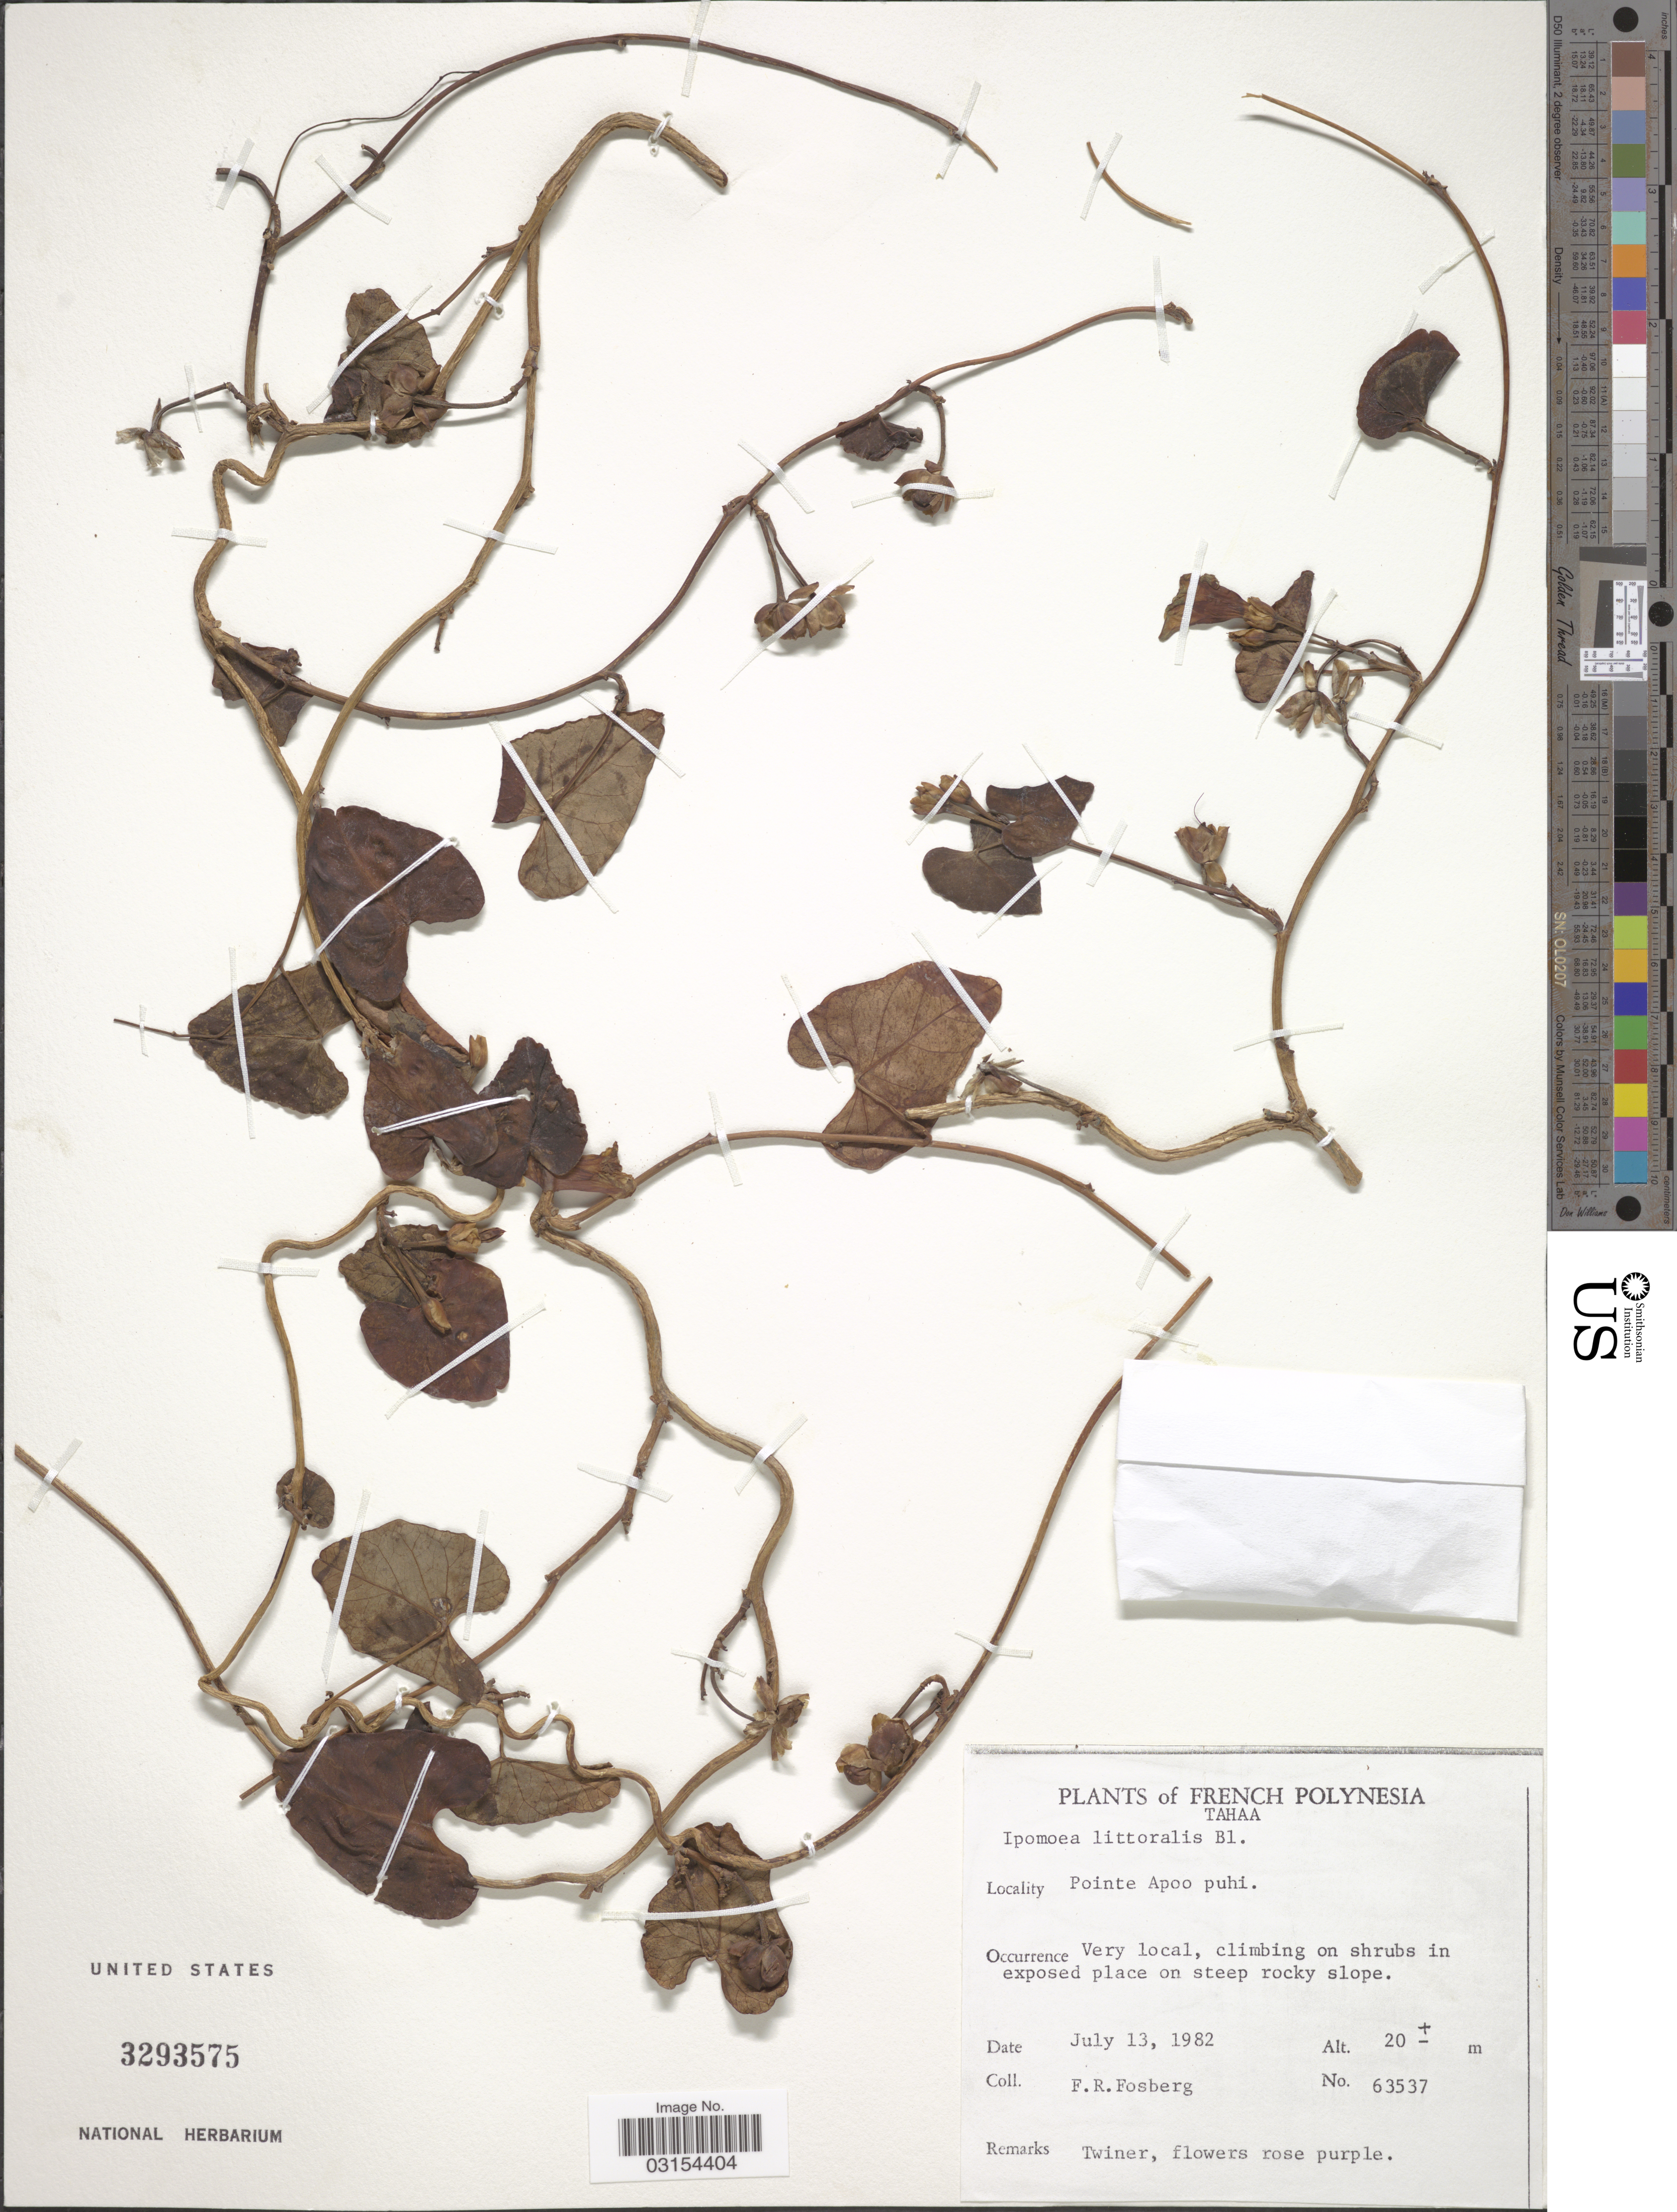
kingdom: Plantae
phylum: Tracheophyta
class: Magnoliopsida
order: Solanales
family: Convolvulaceae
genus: Ipomoea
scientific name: Ipomoea littoralis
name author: Blume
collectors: F. R. Fosberg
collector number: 63537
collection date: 1982-07-13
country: French Polynesia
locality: Tahaa. Pointe Apoo puhi.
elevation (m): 20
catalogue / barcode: US 3293575